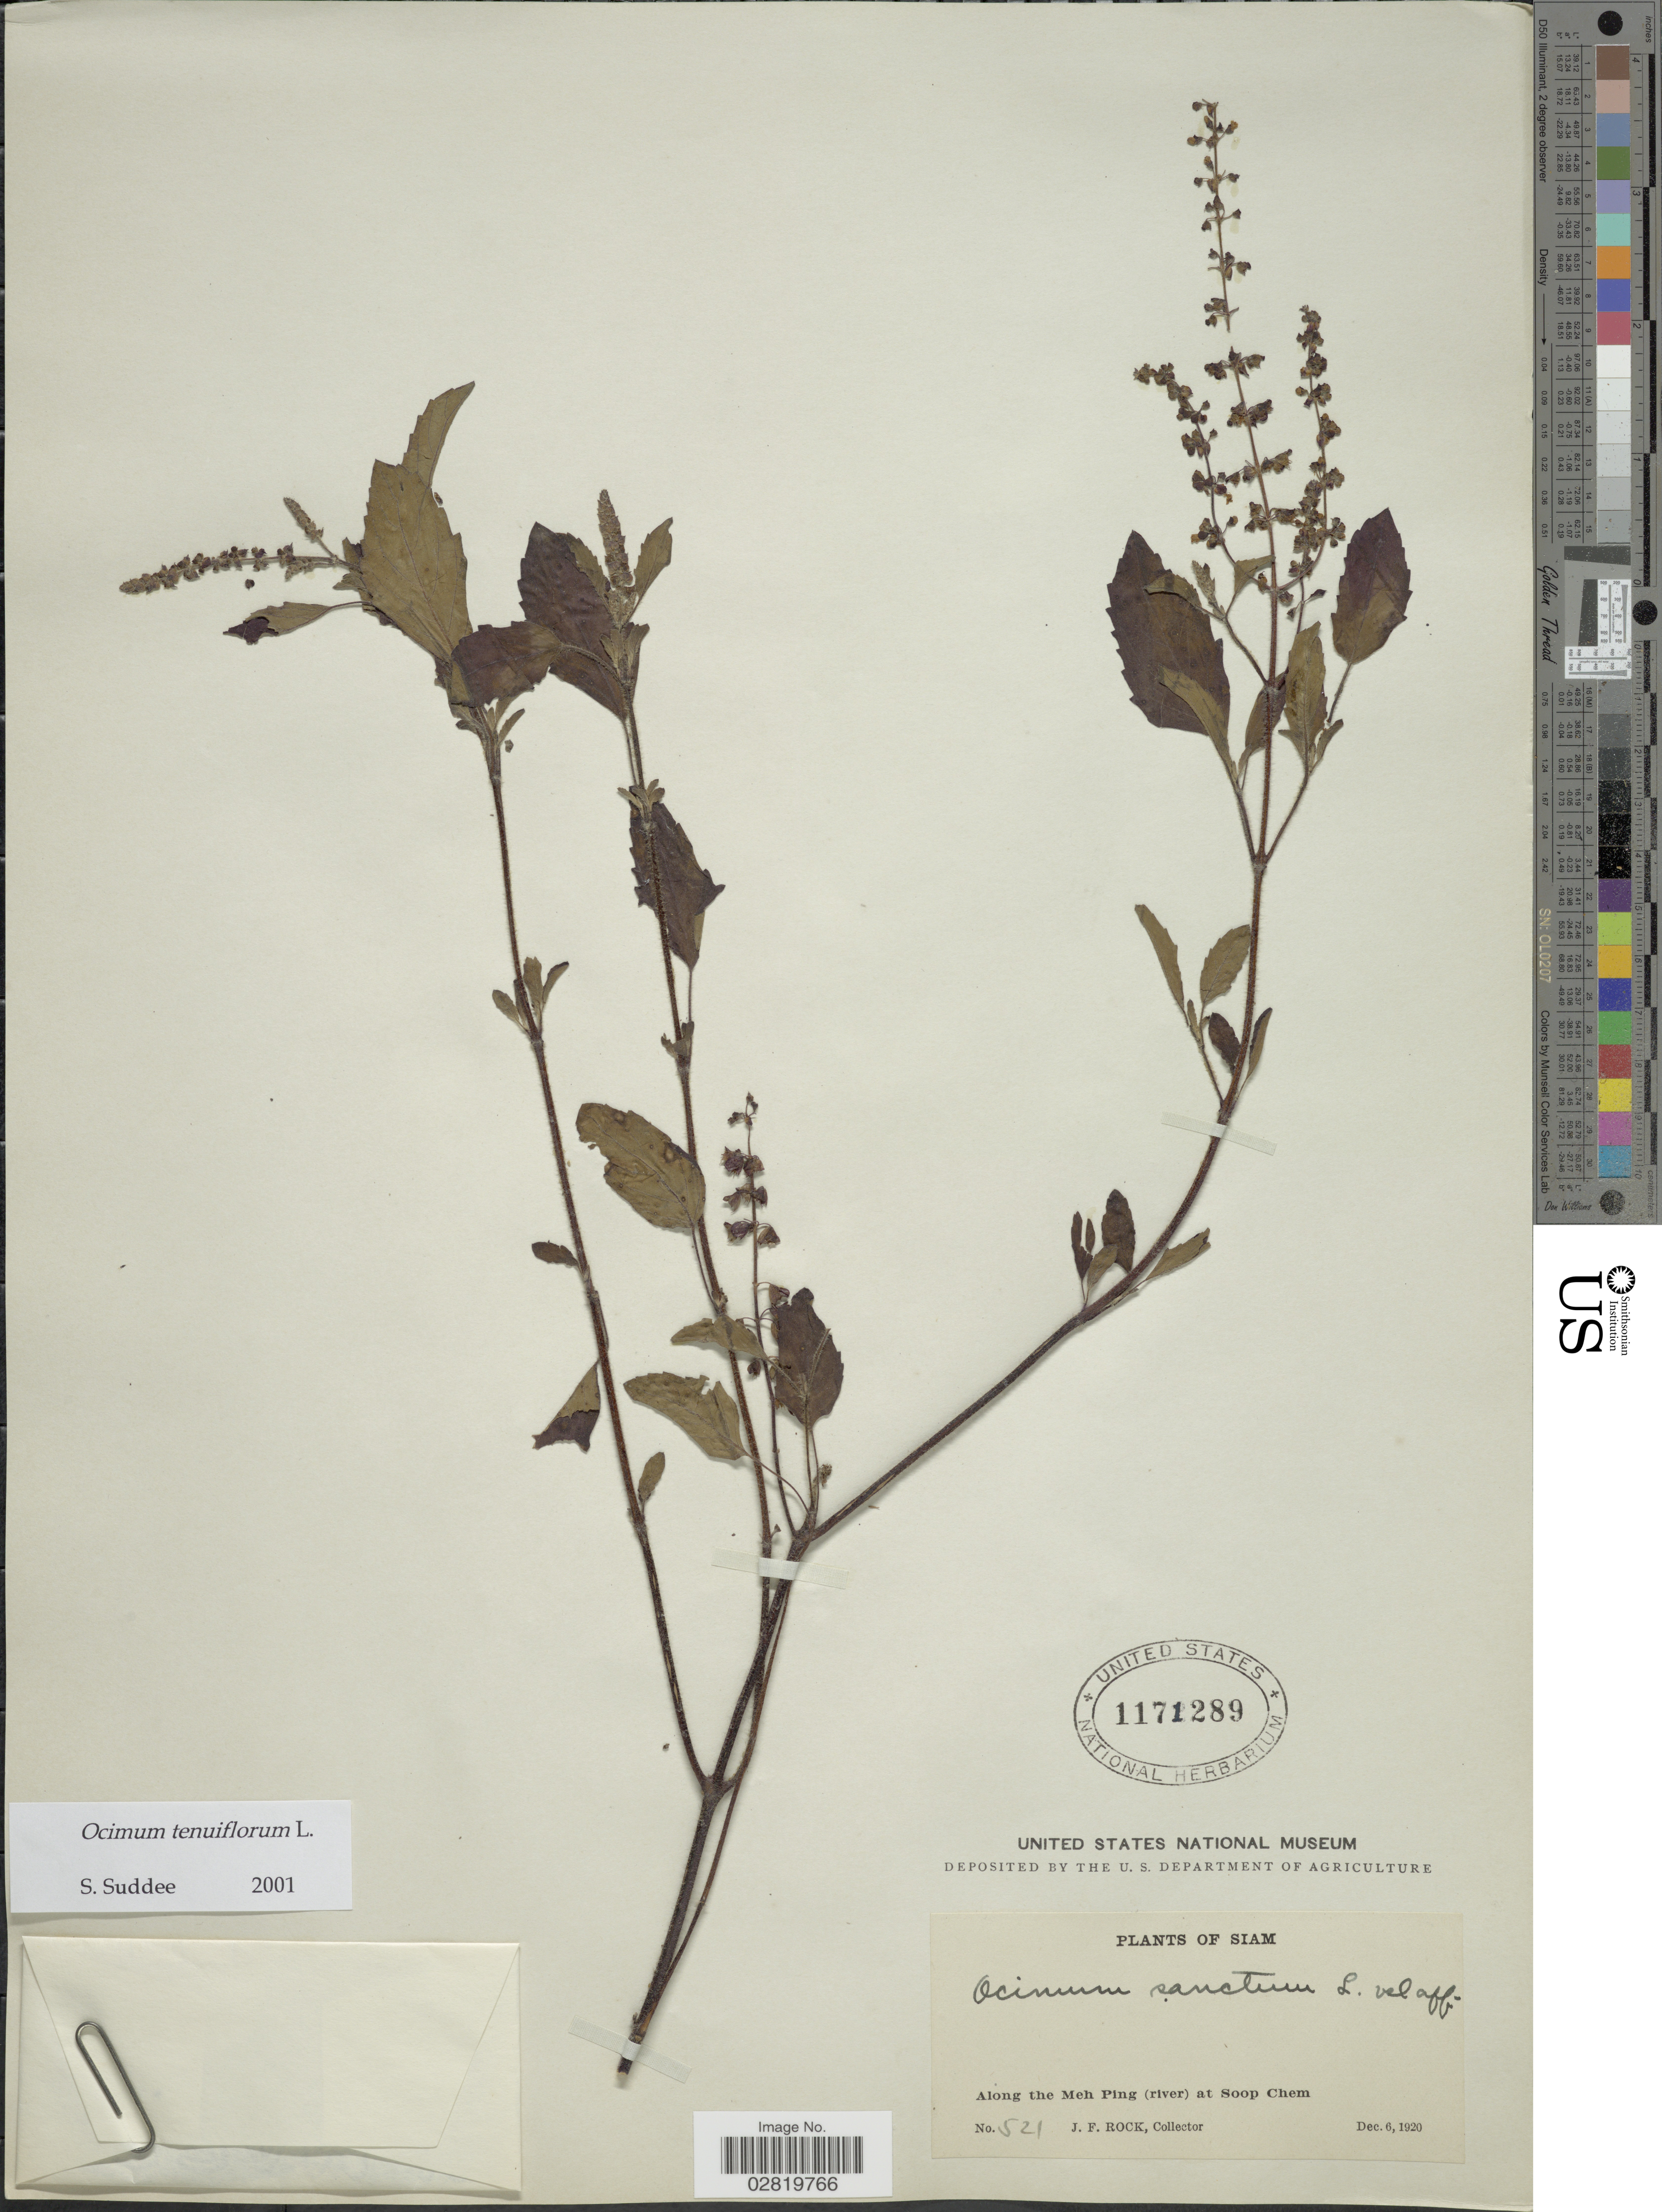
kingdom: Plantae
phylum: Tracheophyta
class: Magnoliopsida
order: Lamiales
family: Lamiaceae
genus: Ocimum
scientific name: Ocimum tenuiflorum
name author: L.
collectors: J. Rock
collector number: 521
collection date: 1920-12-06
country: Thailand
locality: Siam, Along the Meh Ping (river) at Soop Chem.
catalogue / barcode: US 1171289